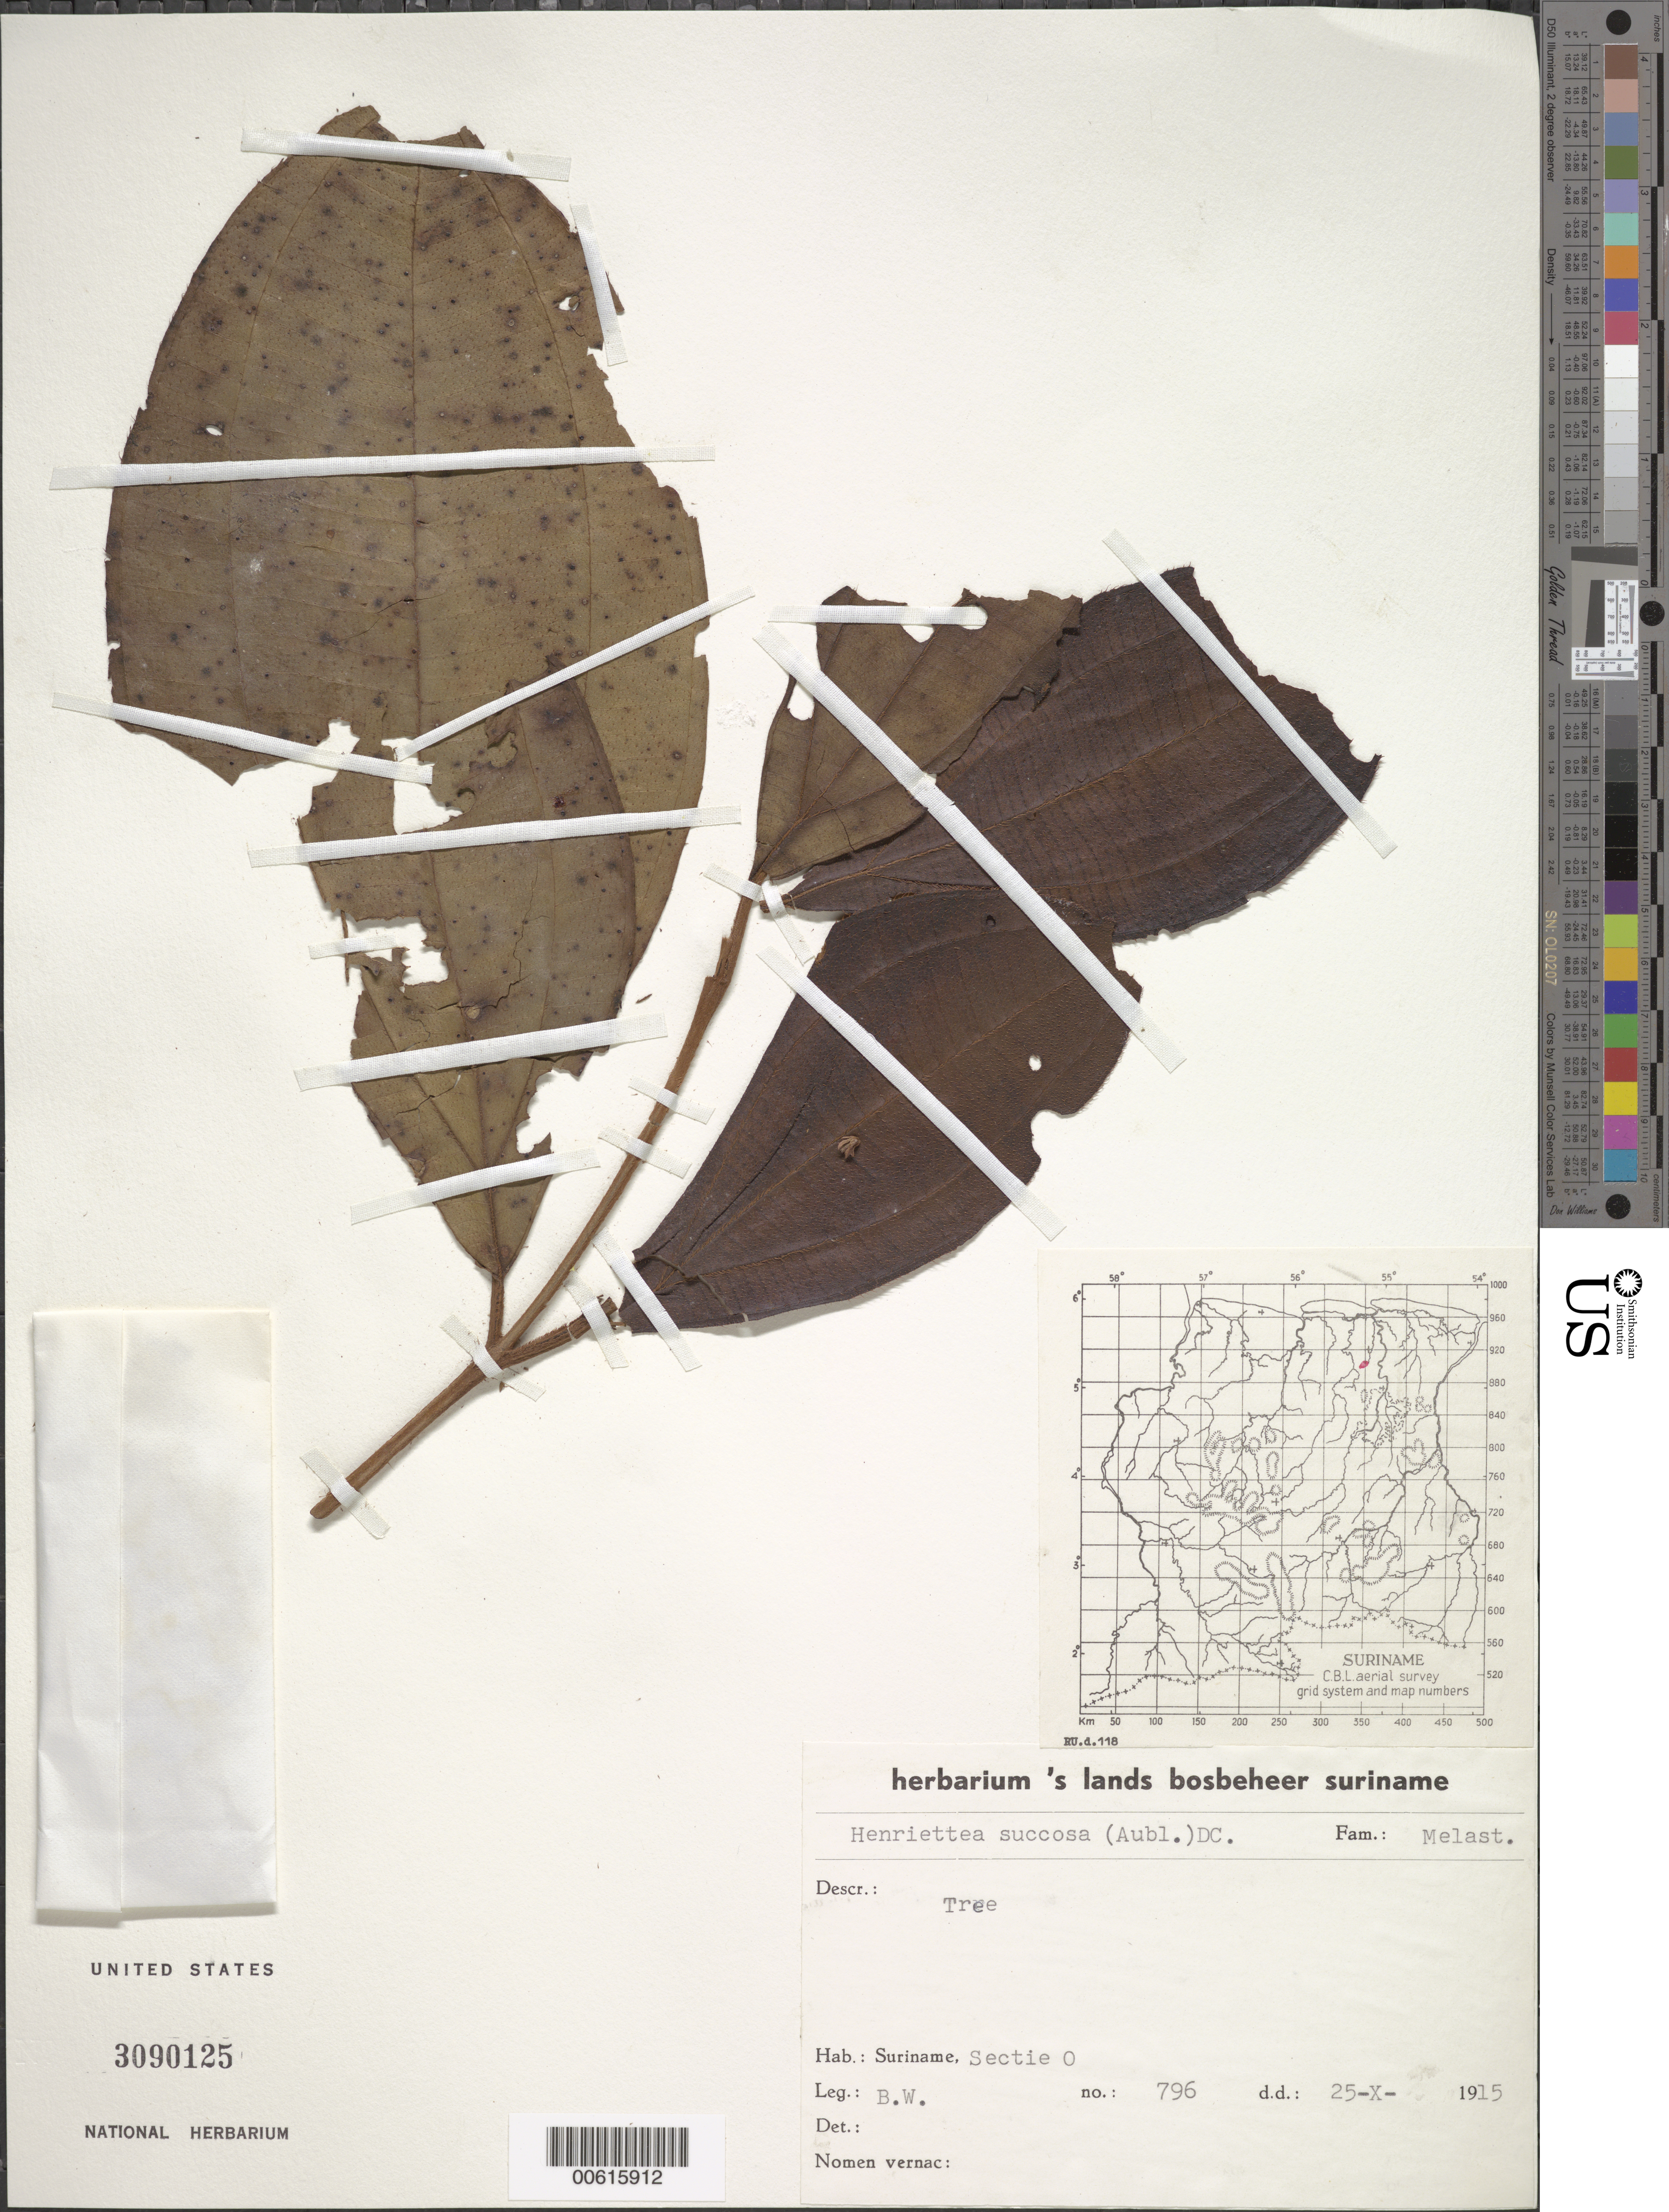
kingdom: Plantae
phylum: Tracheophyta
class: Magnoliopsida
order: Myrtales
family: Melastomataceae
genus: Henriettea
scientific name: Henriettea succosa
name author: (Aubl.) DC.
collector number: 796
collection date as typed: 25-Oct-15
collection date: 1915-10-25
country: Suriname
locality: Sectie O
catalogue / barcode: US 3090125